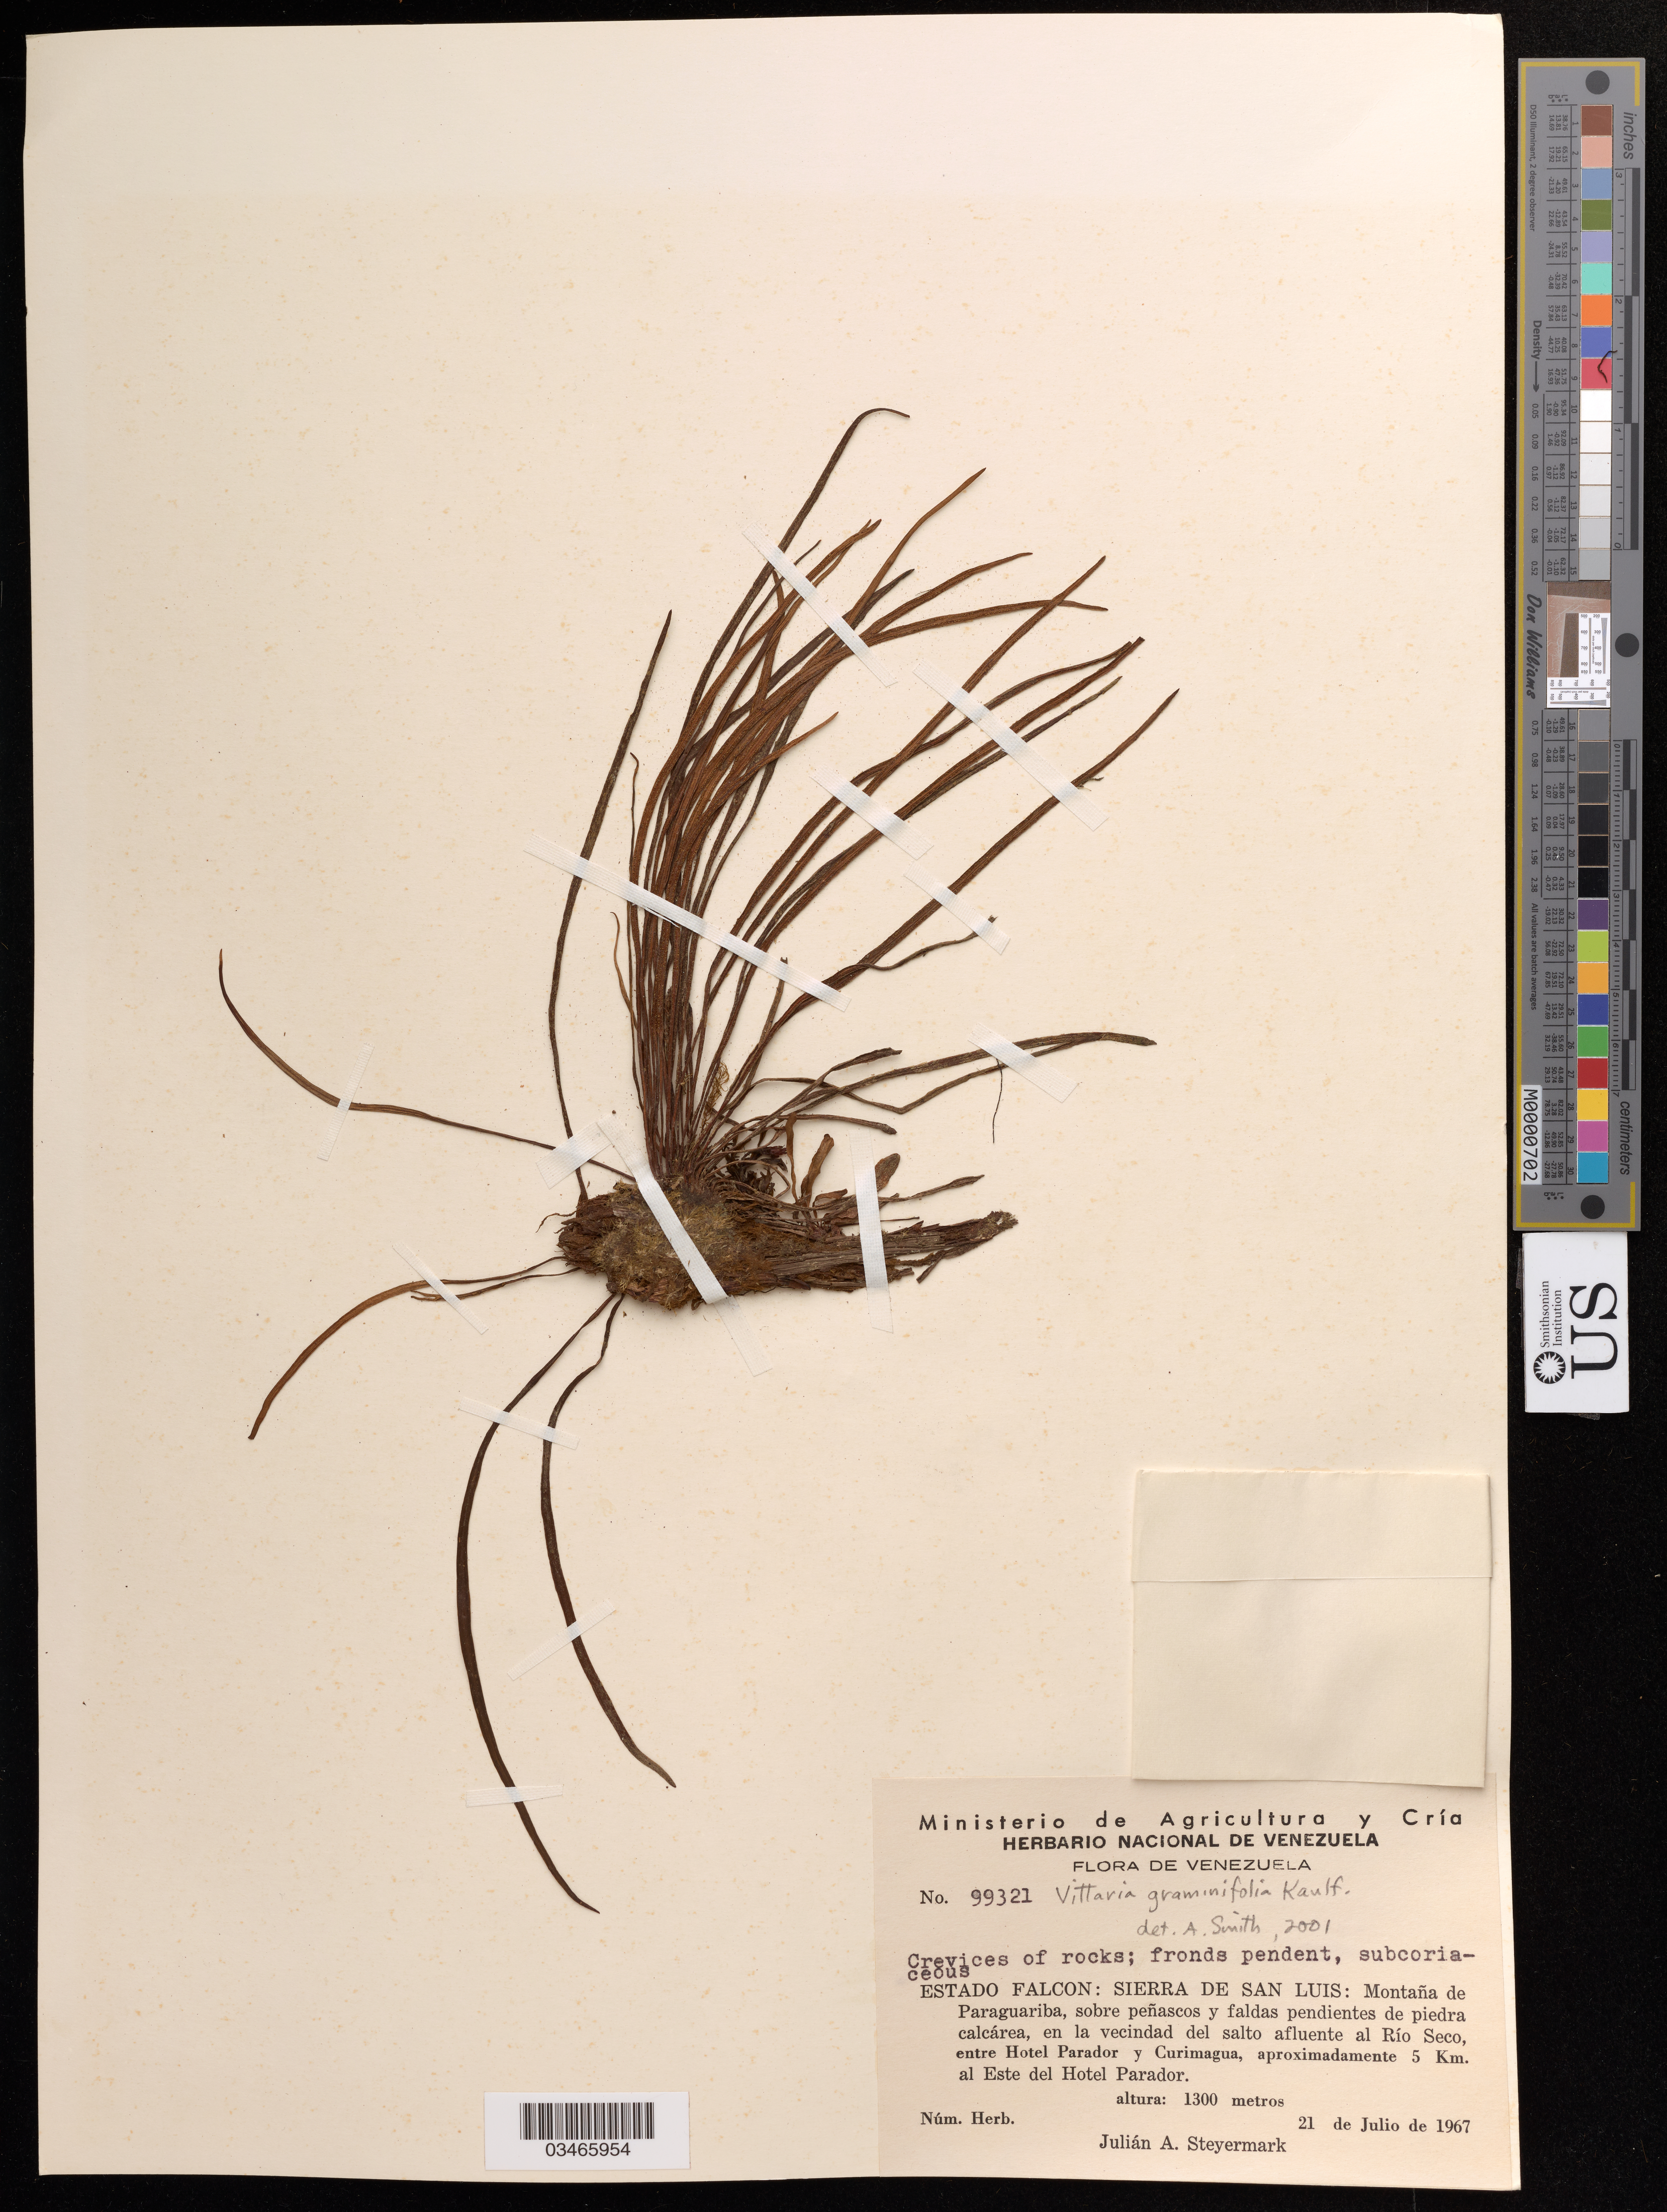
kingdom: Plantae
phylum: Tracheophyta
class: Polypodiopsida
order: Polypodiales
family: Pteridaceae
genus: Vittaria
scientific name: Vittaria graminifolia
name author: Kaulf.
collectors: J. Steyermark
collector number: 99321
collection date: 1967-07-21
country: Venezuela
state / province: Falcon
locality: Sierra de San Luis: Montaña de Paraguariba, sobre peñascos y faldas pendientes de piedra calcárea, en la vecindad del salto afluente al Rio Seco, entre Hotel Parador y Curimagua, aproximadamente 5 Km. al Este del Hotel Parador.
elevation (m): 1300